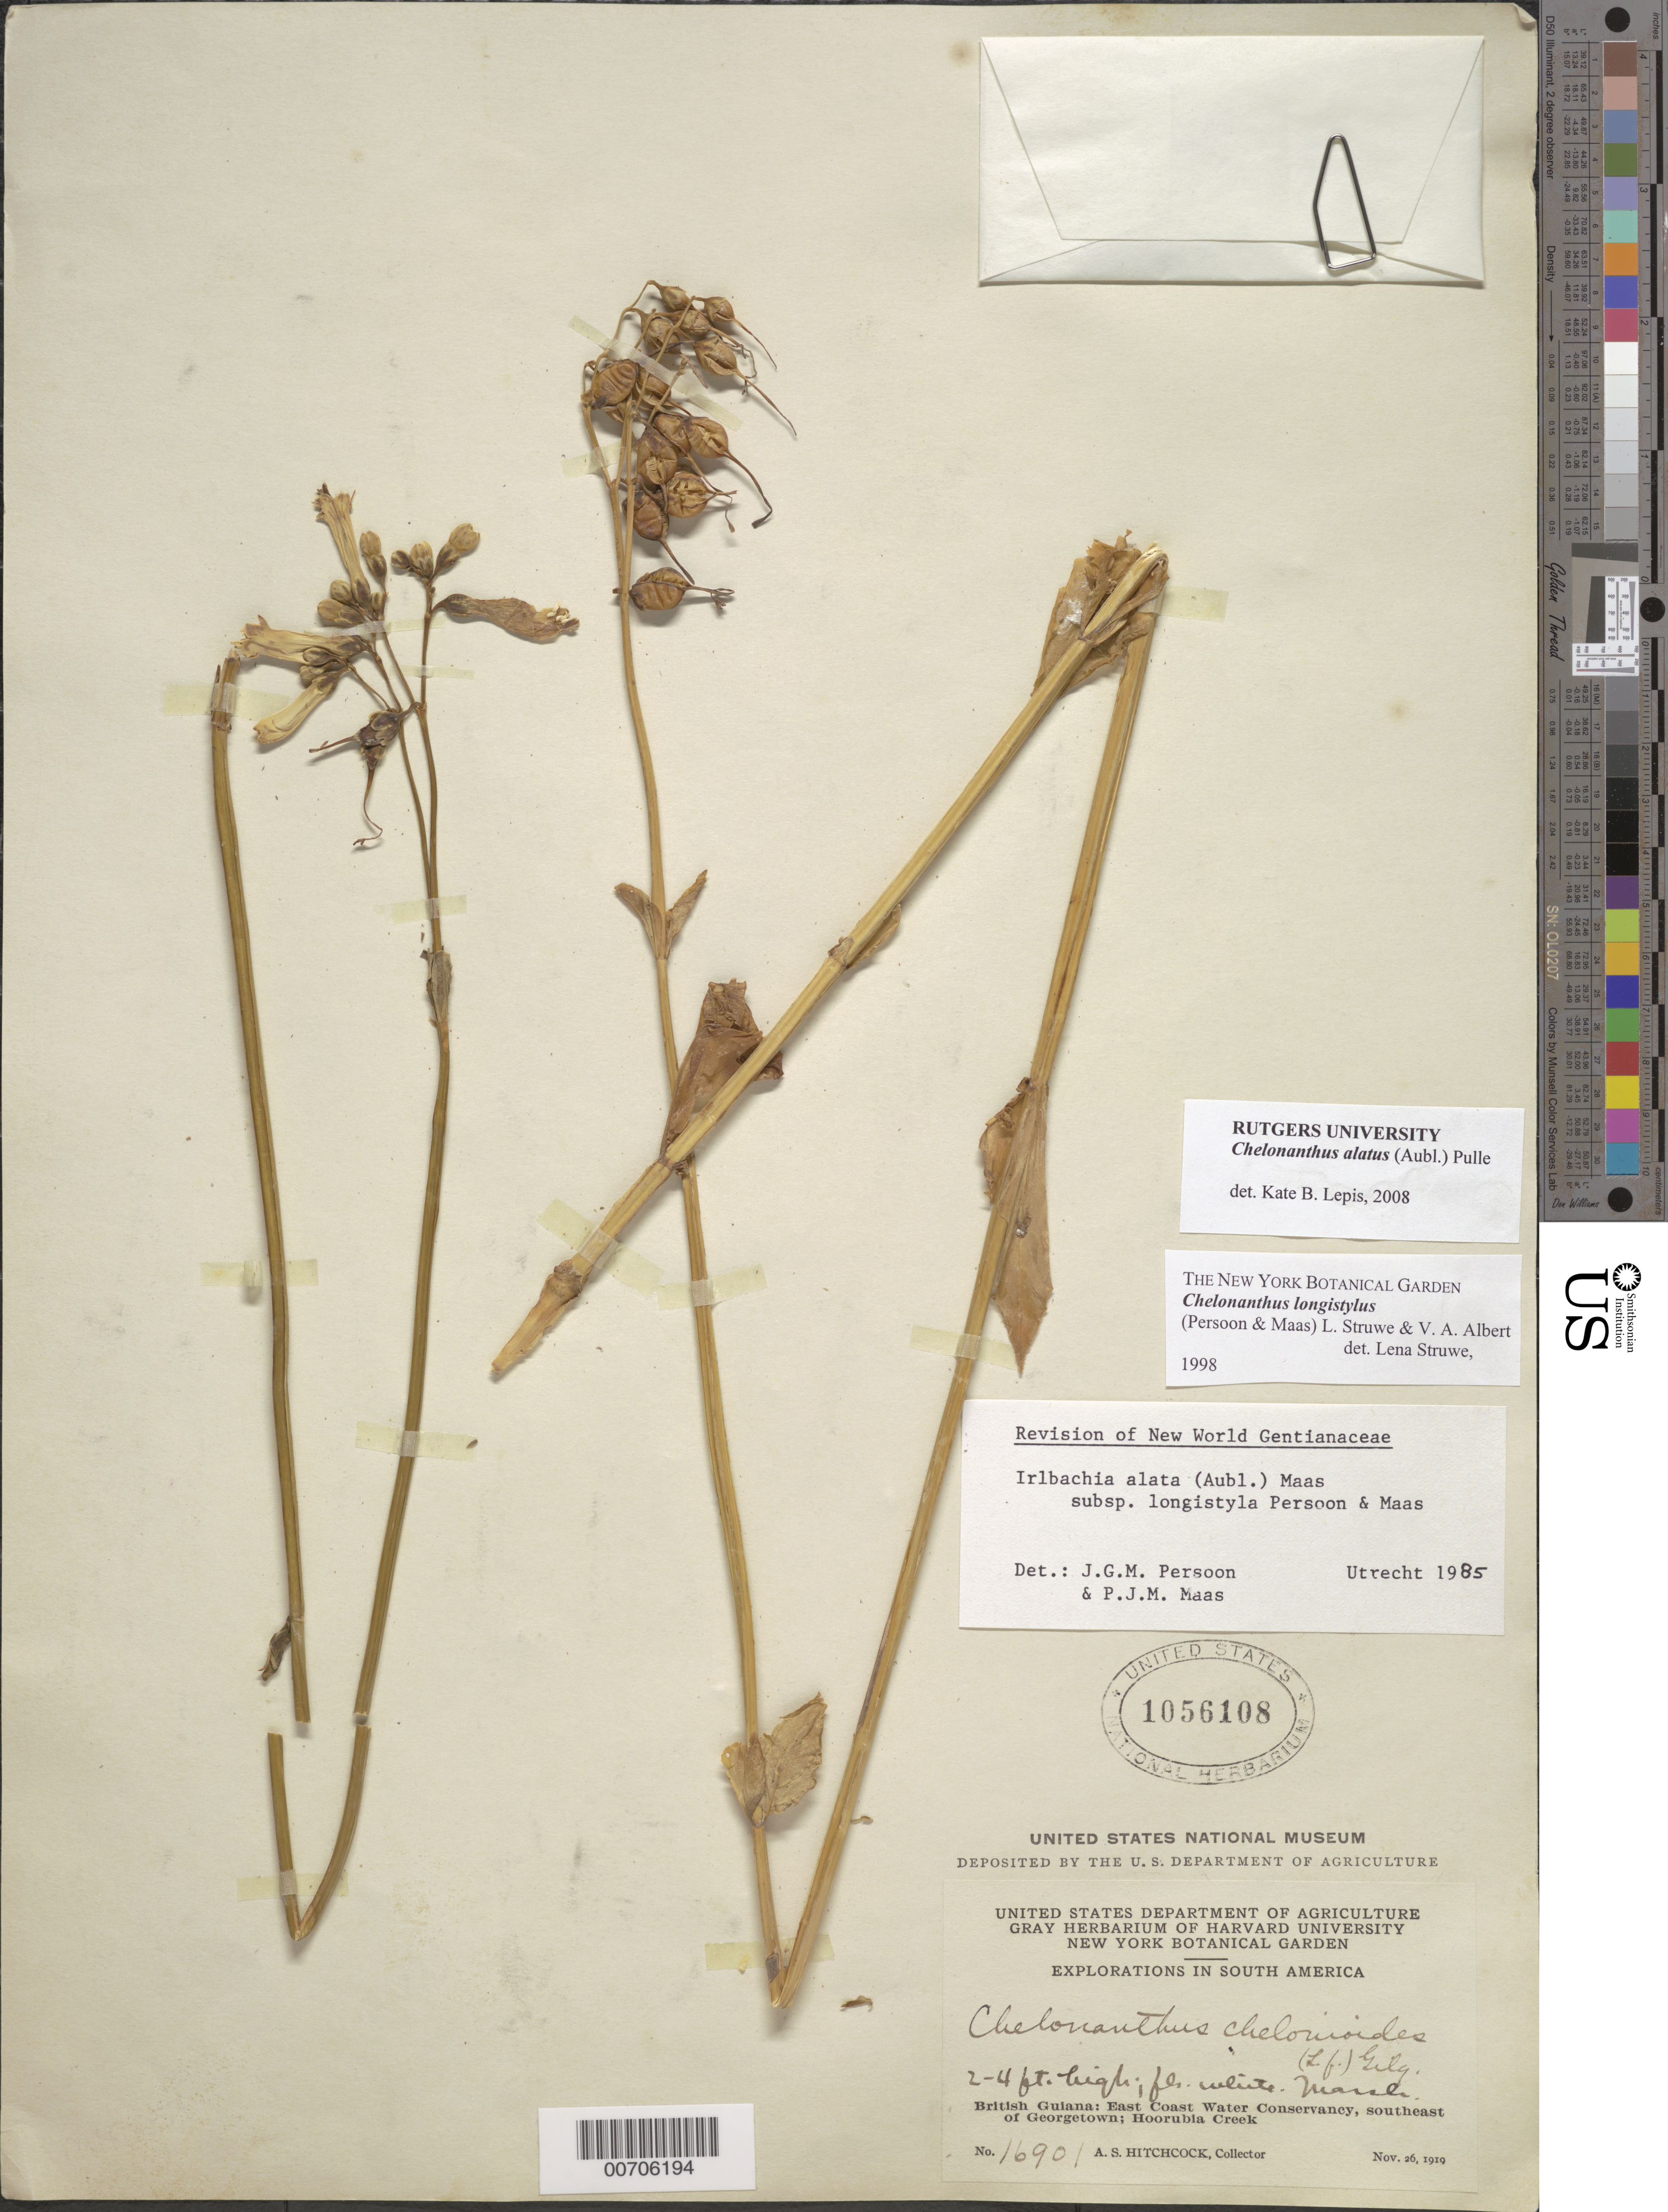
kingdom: Plantae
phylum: Tracheophyta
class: Magnoliopsida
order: Gentianales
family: Gentianaceae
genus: Chelonanthus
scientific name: Chelonanthus longistylus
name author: (Pers. & Maas) Struwe & V.A. Albert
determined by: Struwe, L.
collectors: A. S. Hitchcock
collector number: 16901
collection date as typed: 26-Nov-19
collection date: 1919-11-26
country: Guyana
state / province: Demerara-Mahaica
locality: Hoorubea Creek, Mucka-mucka, SE of Georgetown, East Coast Water Conservancy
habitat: Marsh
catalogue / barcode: US 1056108